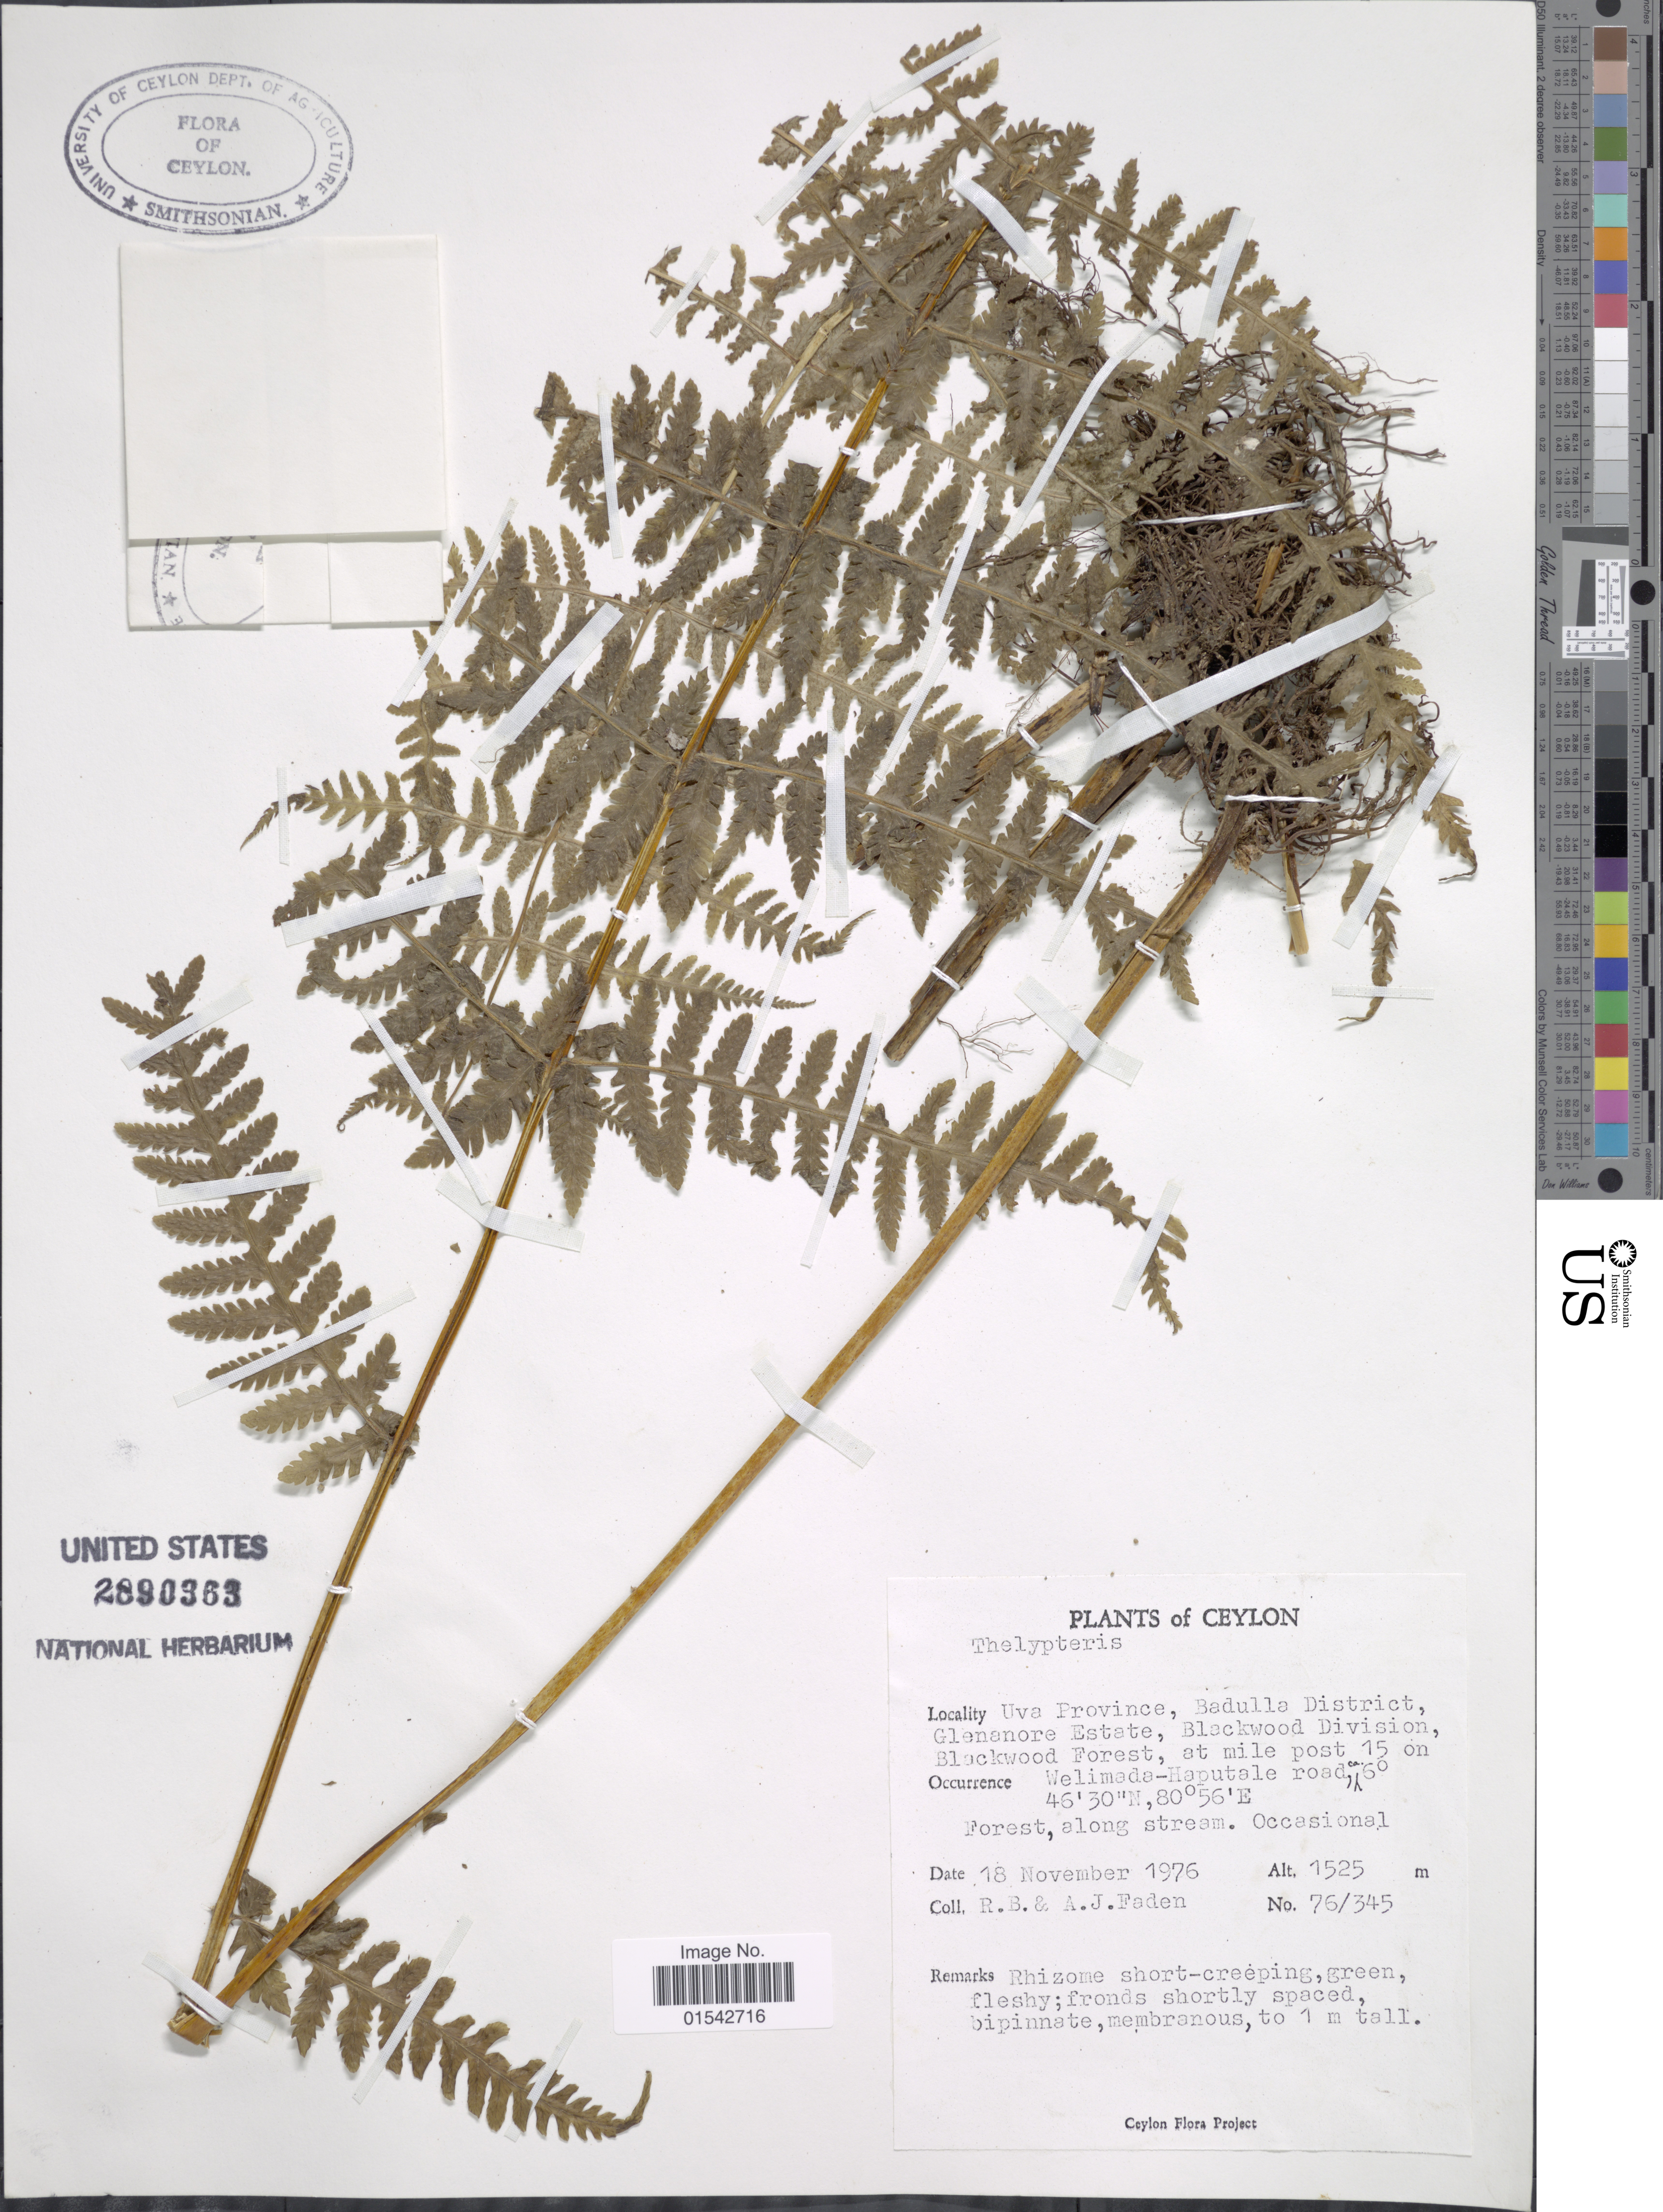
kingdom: Plantae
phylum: Tracheophyta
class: Polypodiopsida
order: Polypodiales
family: Thelypteridaceae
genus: Cyclosorus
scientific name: Cyclosorus sp.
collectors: R. B. Faden & A. J. Faden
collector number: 76/345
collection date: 1976-11-18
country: Sri Lanka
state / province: Uva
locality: Ceylon, Uva Province, Badulla District, Glenanore Estate, Blackwood Division, Blackwood Forest, at mile post 15 on Welimade-Haputale road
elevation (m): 1525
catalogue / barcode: US 2890363